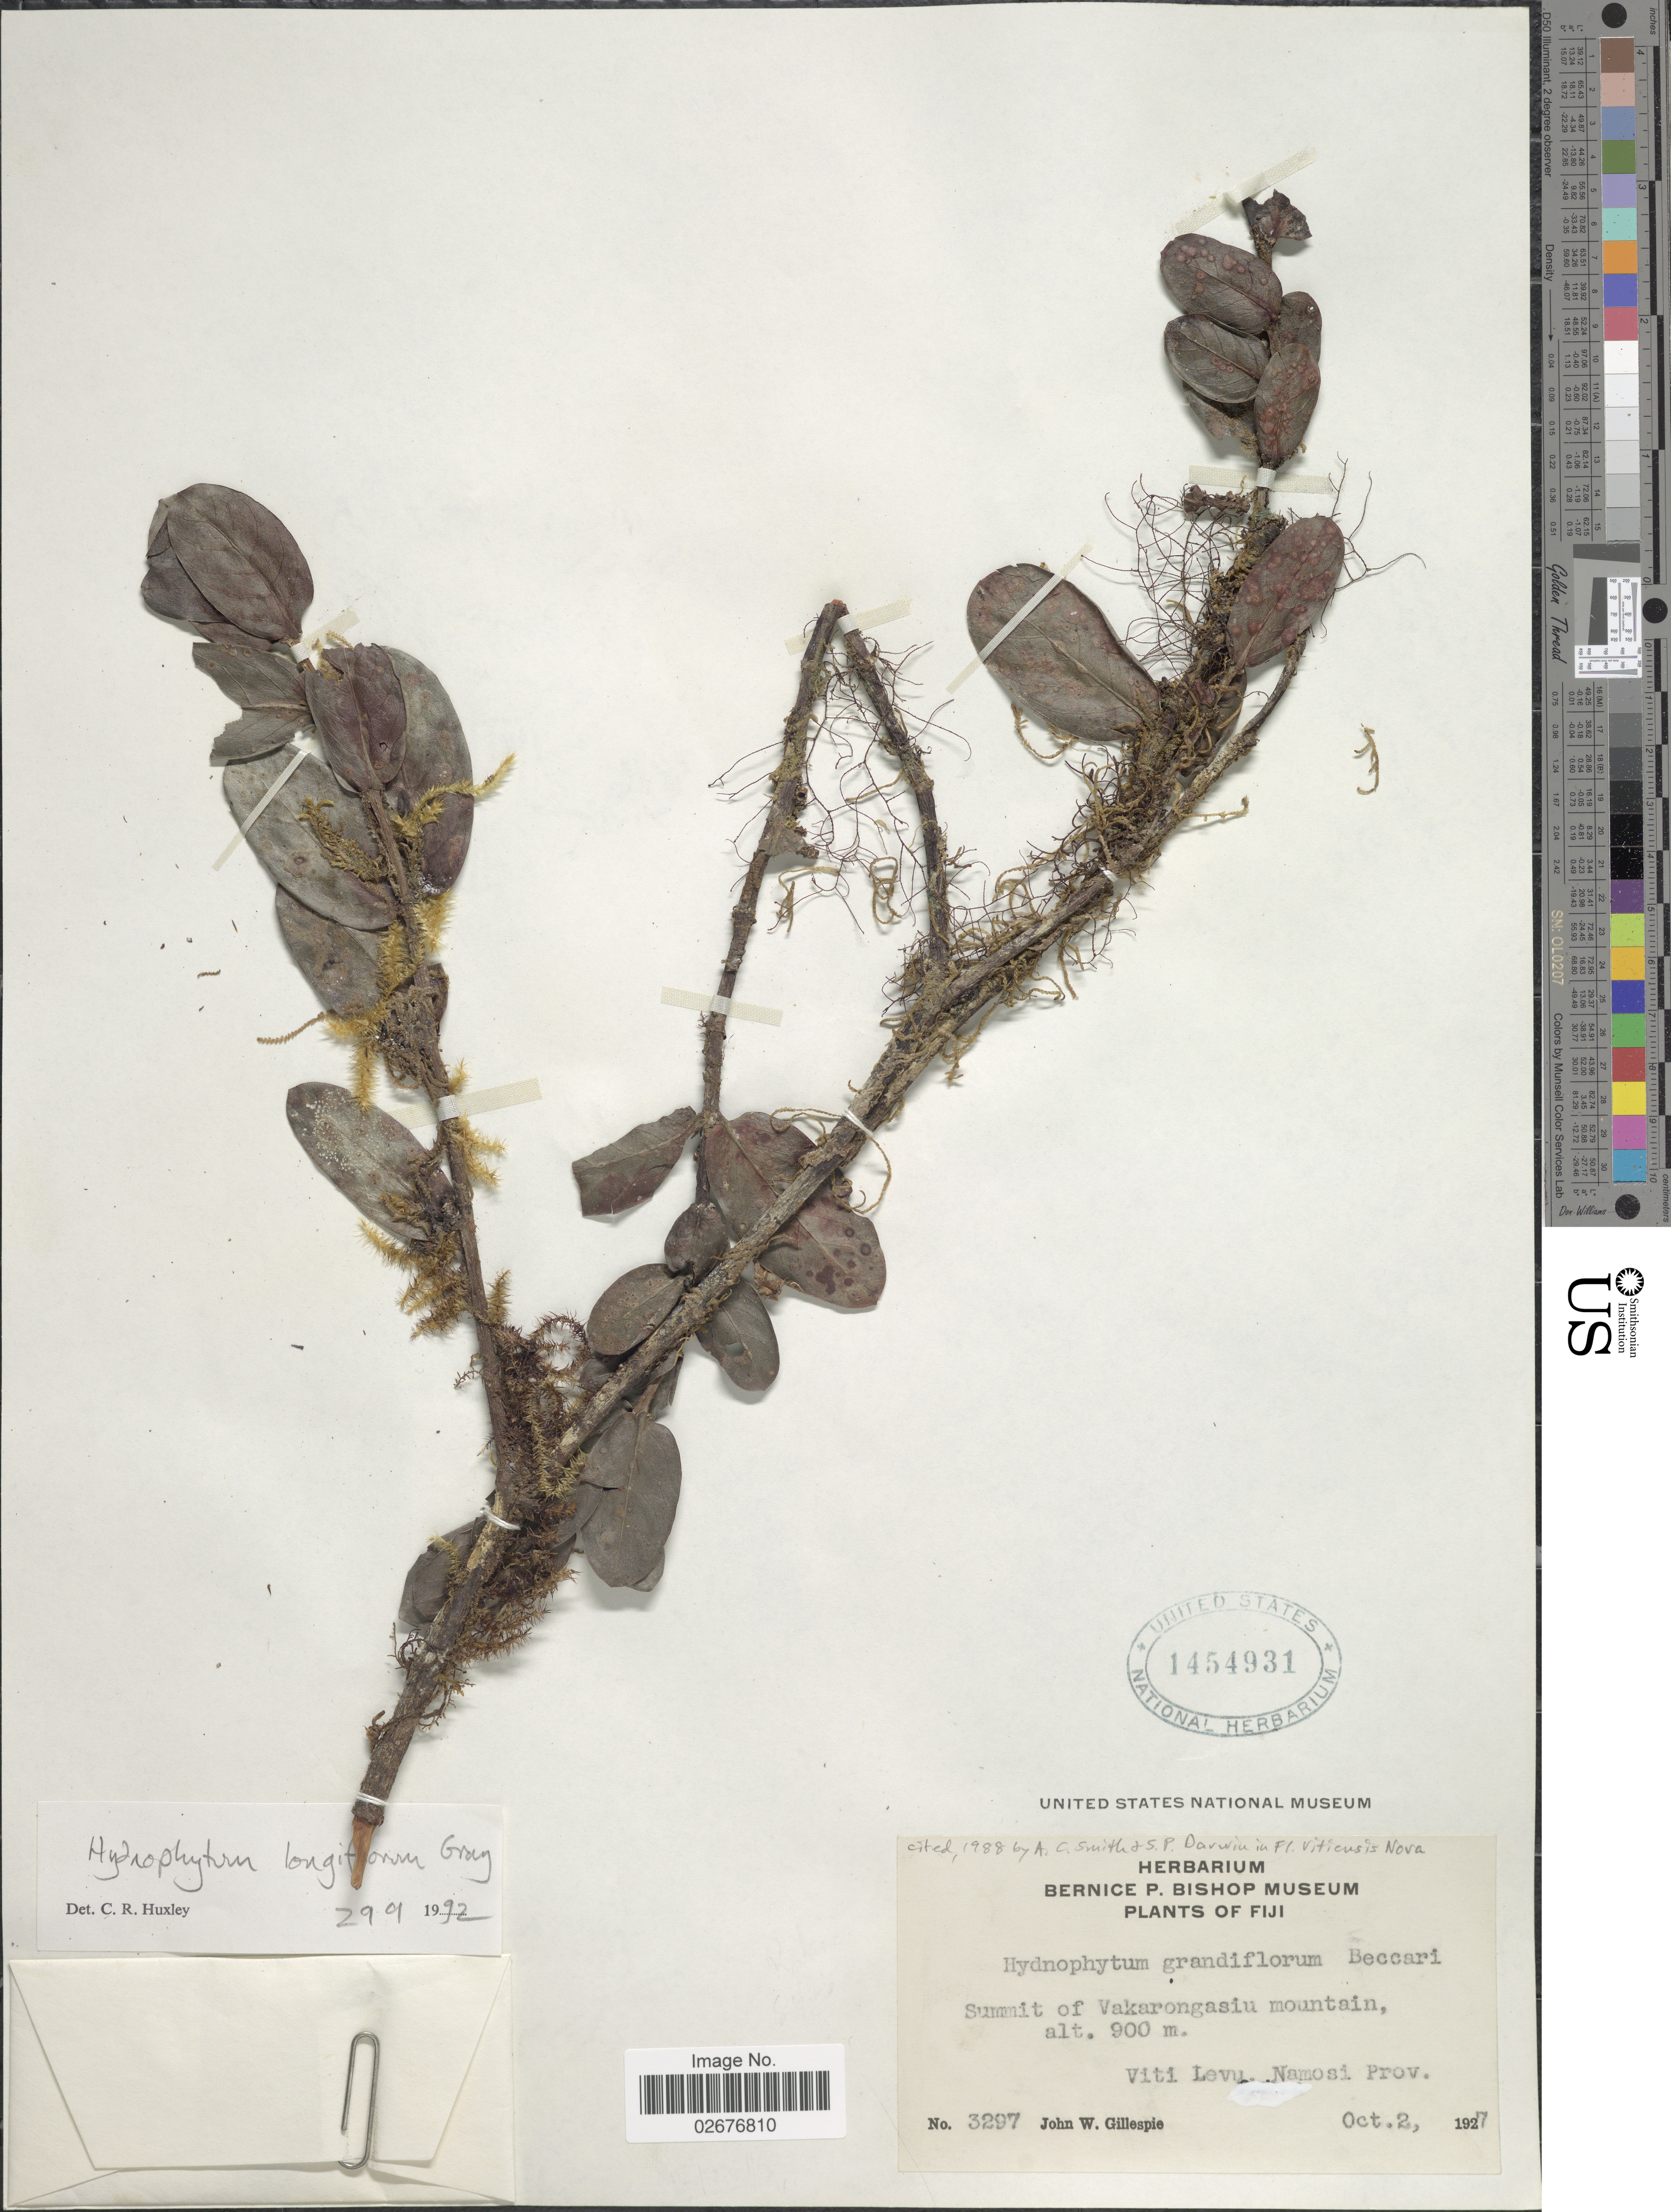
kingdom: Plantae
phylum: Tracheophyta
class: Magnoliopsida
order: Gentianales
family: Rubiaceae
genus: Hydnophytum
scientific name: Hydnophytum longiflorum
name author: A. Gray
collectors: J. W. Gillespie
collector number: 3297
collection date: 1927-10-02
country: Fiji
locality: Summit of Vakaraongasiu mountain, Viti Levu, Namosi Prov.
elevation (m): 900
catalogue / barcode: US 1454931